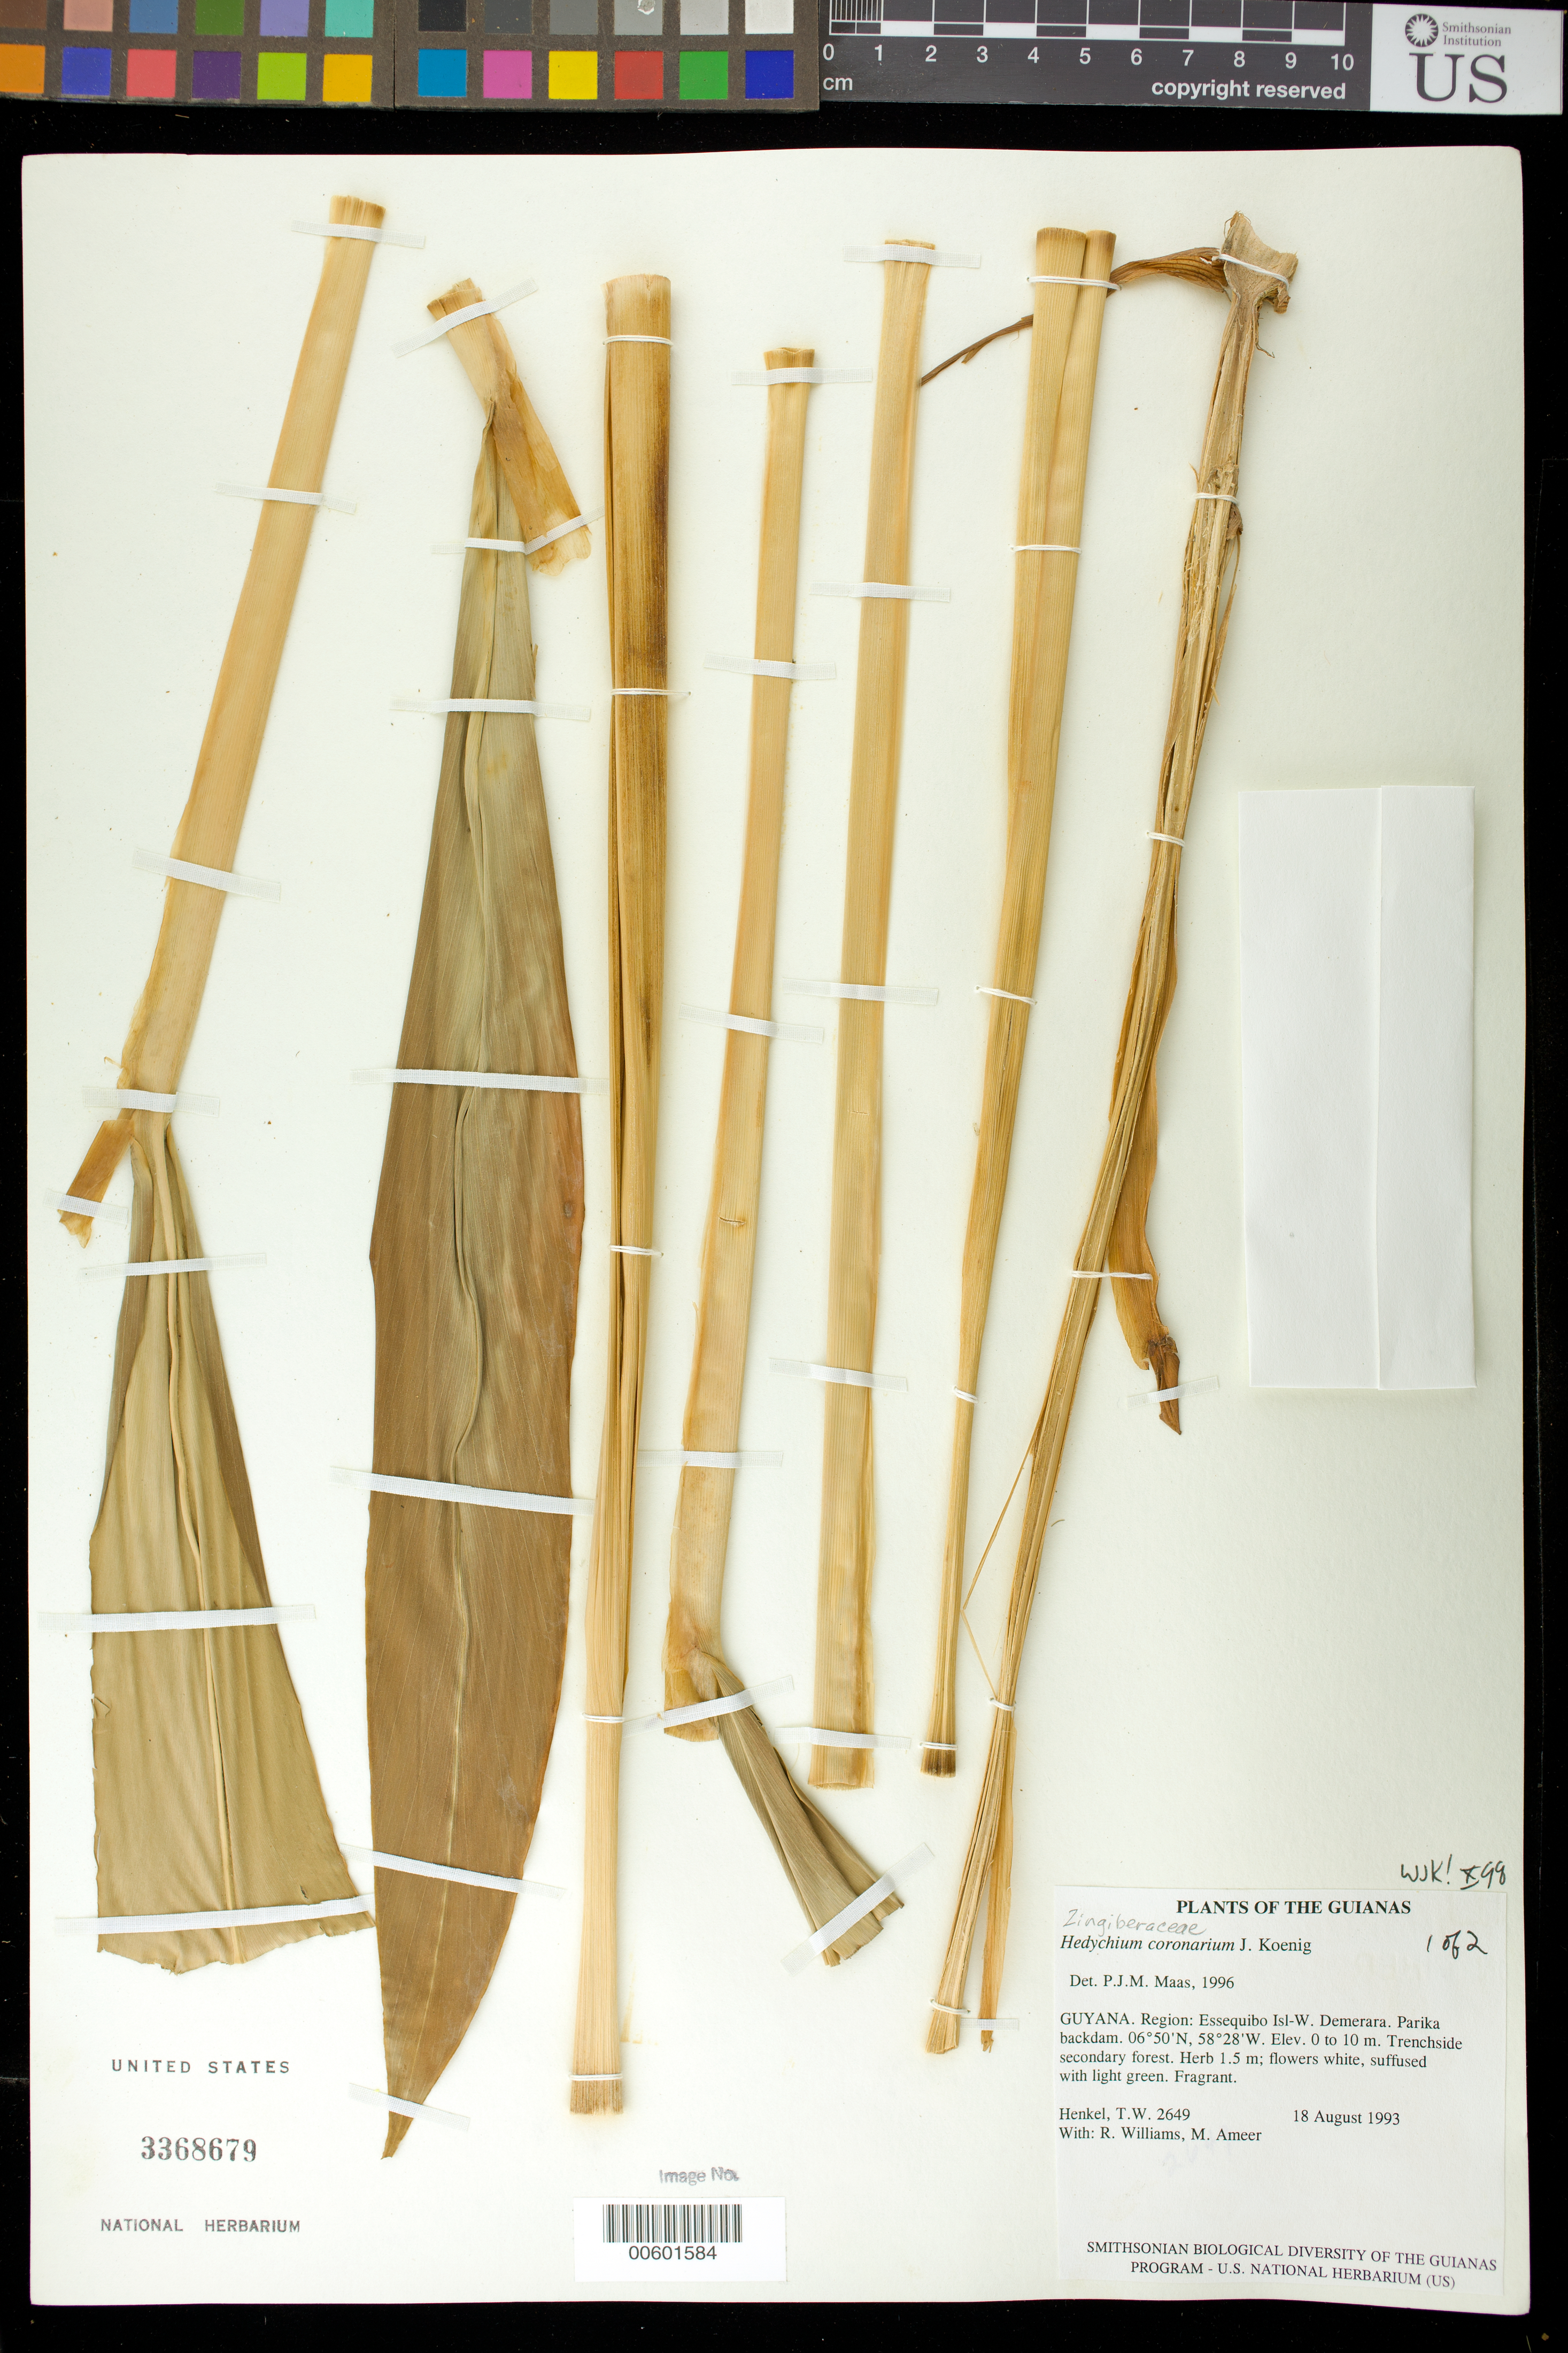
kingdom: Plantae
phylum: Tracheophyta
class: Liliopsida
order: Zingiberales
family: Zingiberaceae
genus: Hedychium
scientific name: Hedychium coronarium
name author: J. Koenig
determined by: Maas, Paul J. M.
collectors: T. Henkel, R. Williams & M. Ameer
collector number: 2649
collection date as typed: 18 August 1993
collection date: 1993-08-18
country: Guyana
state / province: Essequibo Isl-W. Demerara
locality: Parika backdam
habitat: Trenchside secondary forest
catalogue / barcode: US 3368679